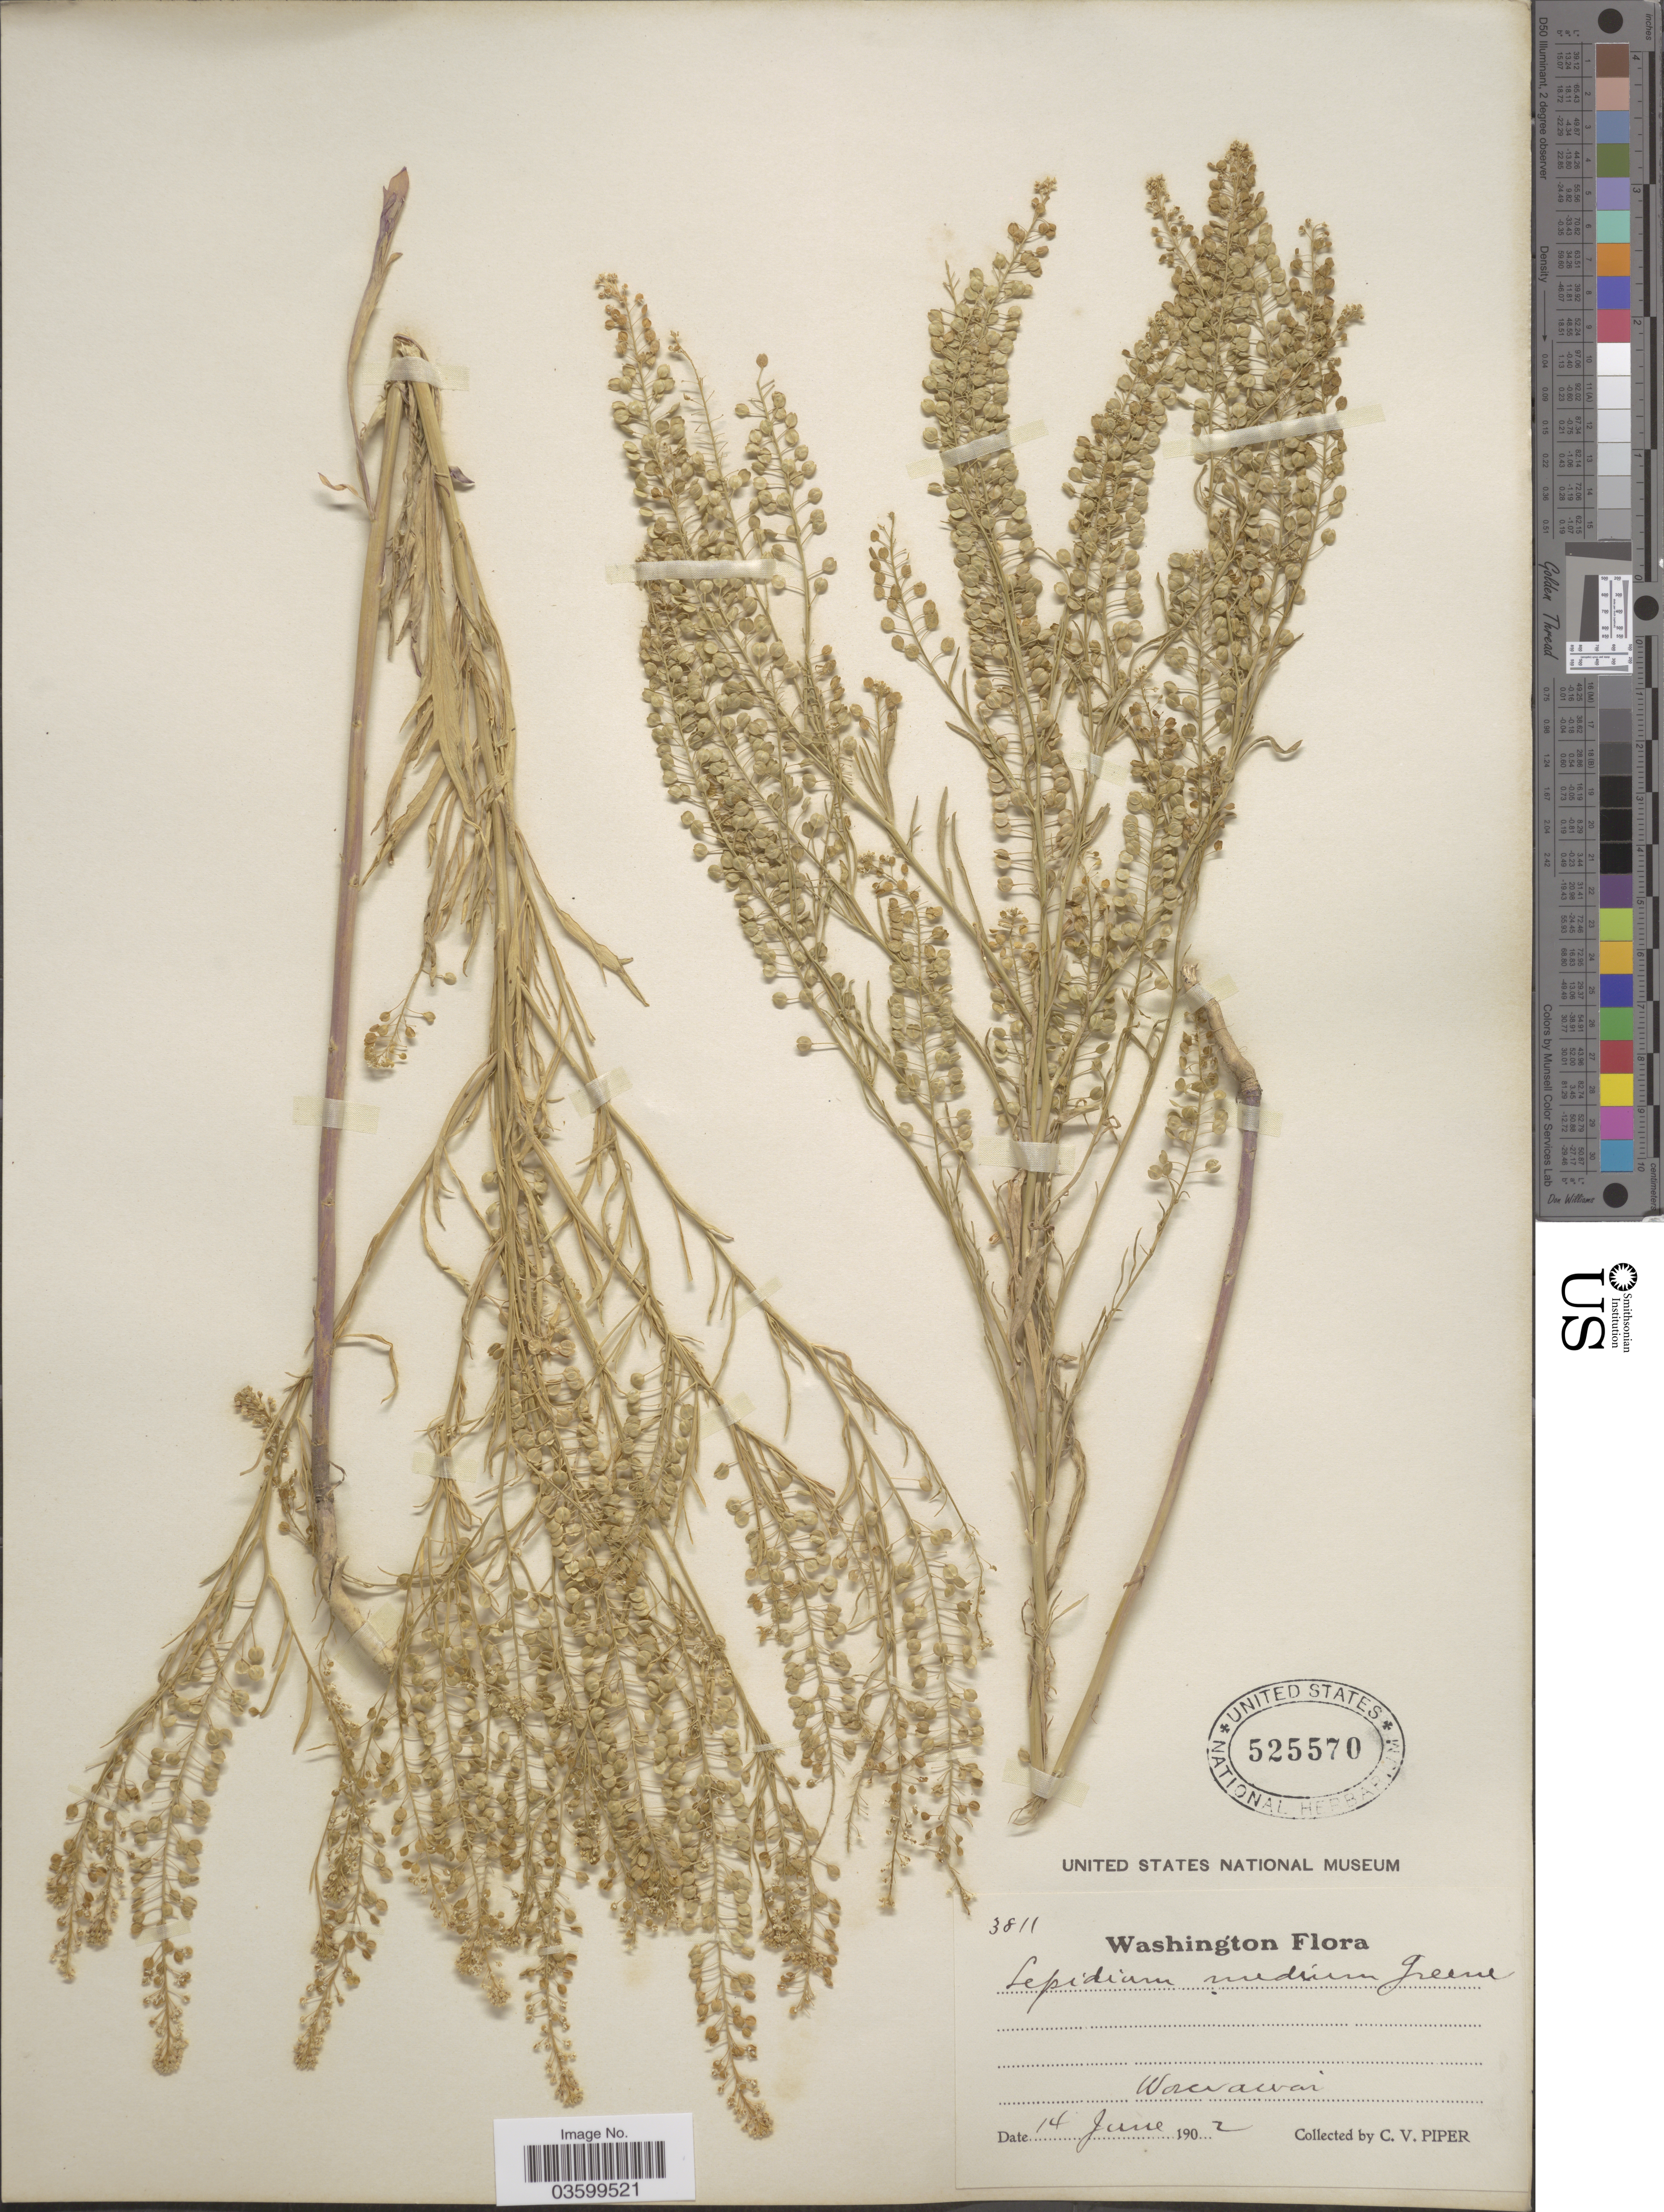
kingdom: Plantae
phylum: Tracheophyta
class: Magnoliopsida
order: Brassicales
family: Brassicaceae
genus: Lepidium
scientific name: Lepidium virginicum var. medium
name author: (Greene) C.L. Hitchc.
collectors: C. V. Piper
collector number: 3811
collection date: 1902-06-14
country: United States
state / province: Washington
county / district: Whitman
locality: Wawawai.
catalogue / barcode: US 525570